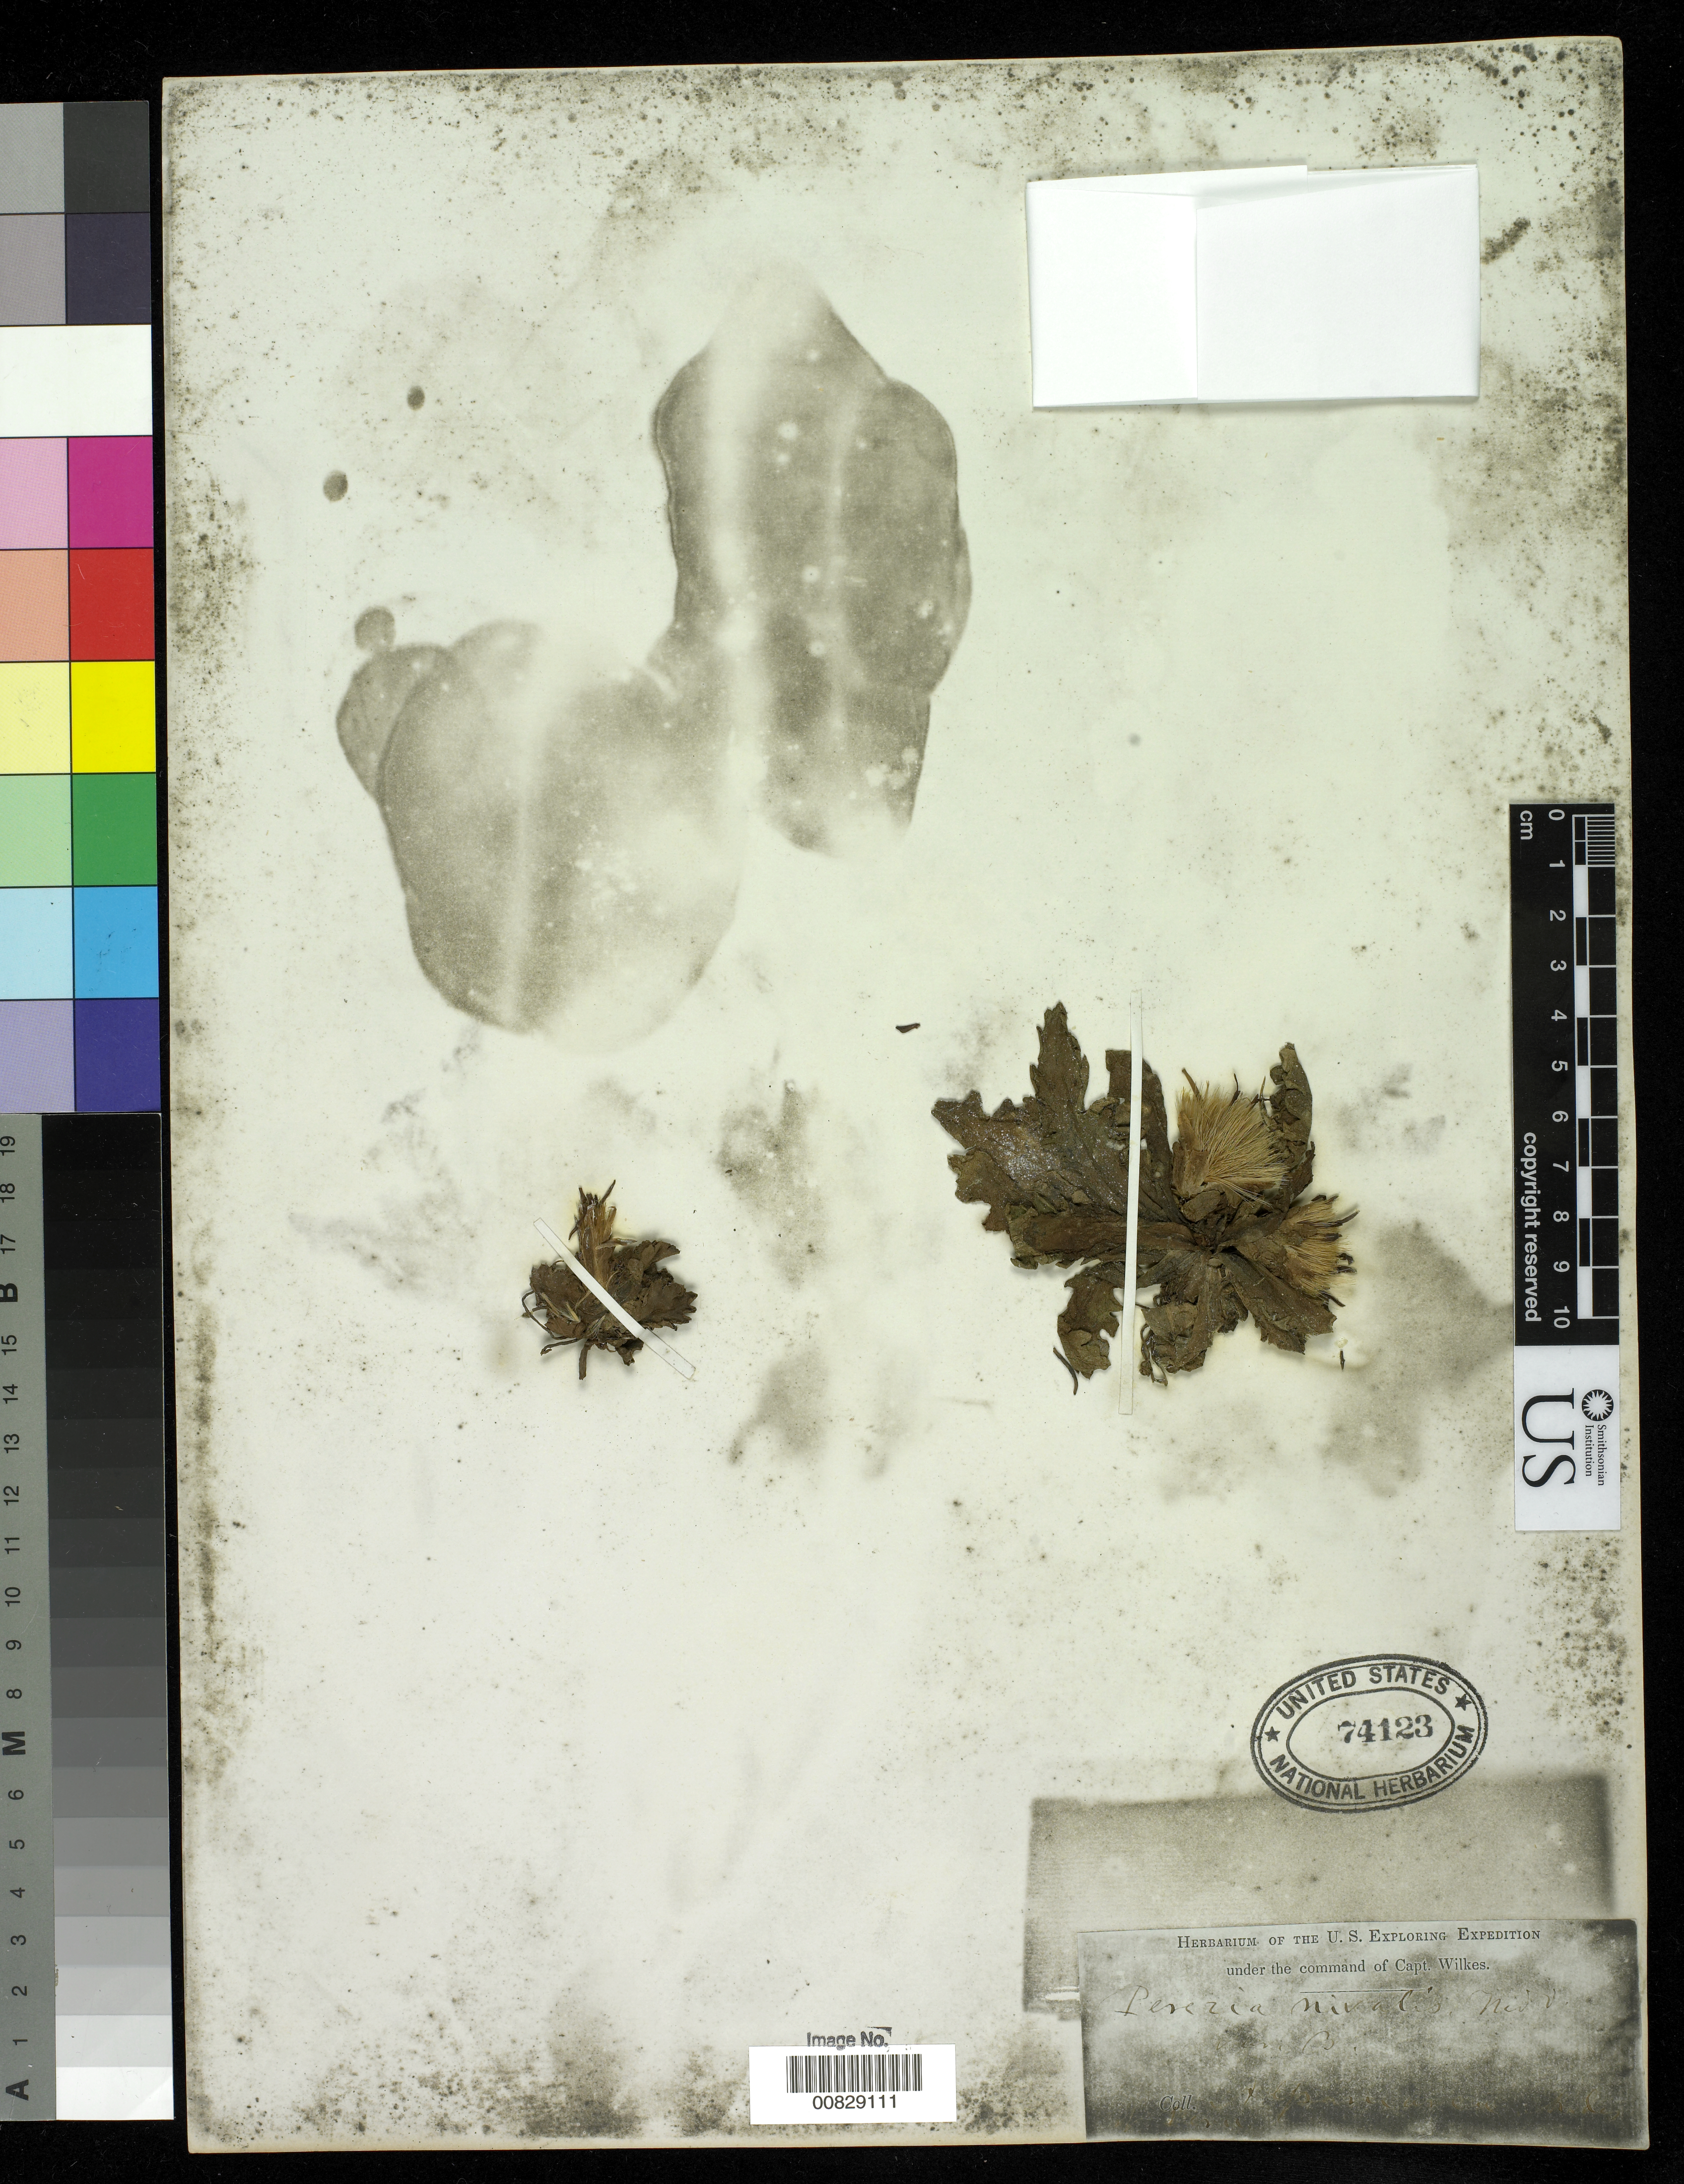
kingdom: Plantae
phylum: Tracheophyta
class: Magnoliopsida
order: Asterales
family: Asteraceae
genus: Perezia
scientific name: Perezia coerulescens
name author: Wedd.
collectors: Wilkes Explor. Exped.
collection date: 1838/1842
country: Peru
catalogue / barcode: US 74123